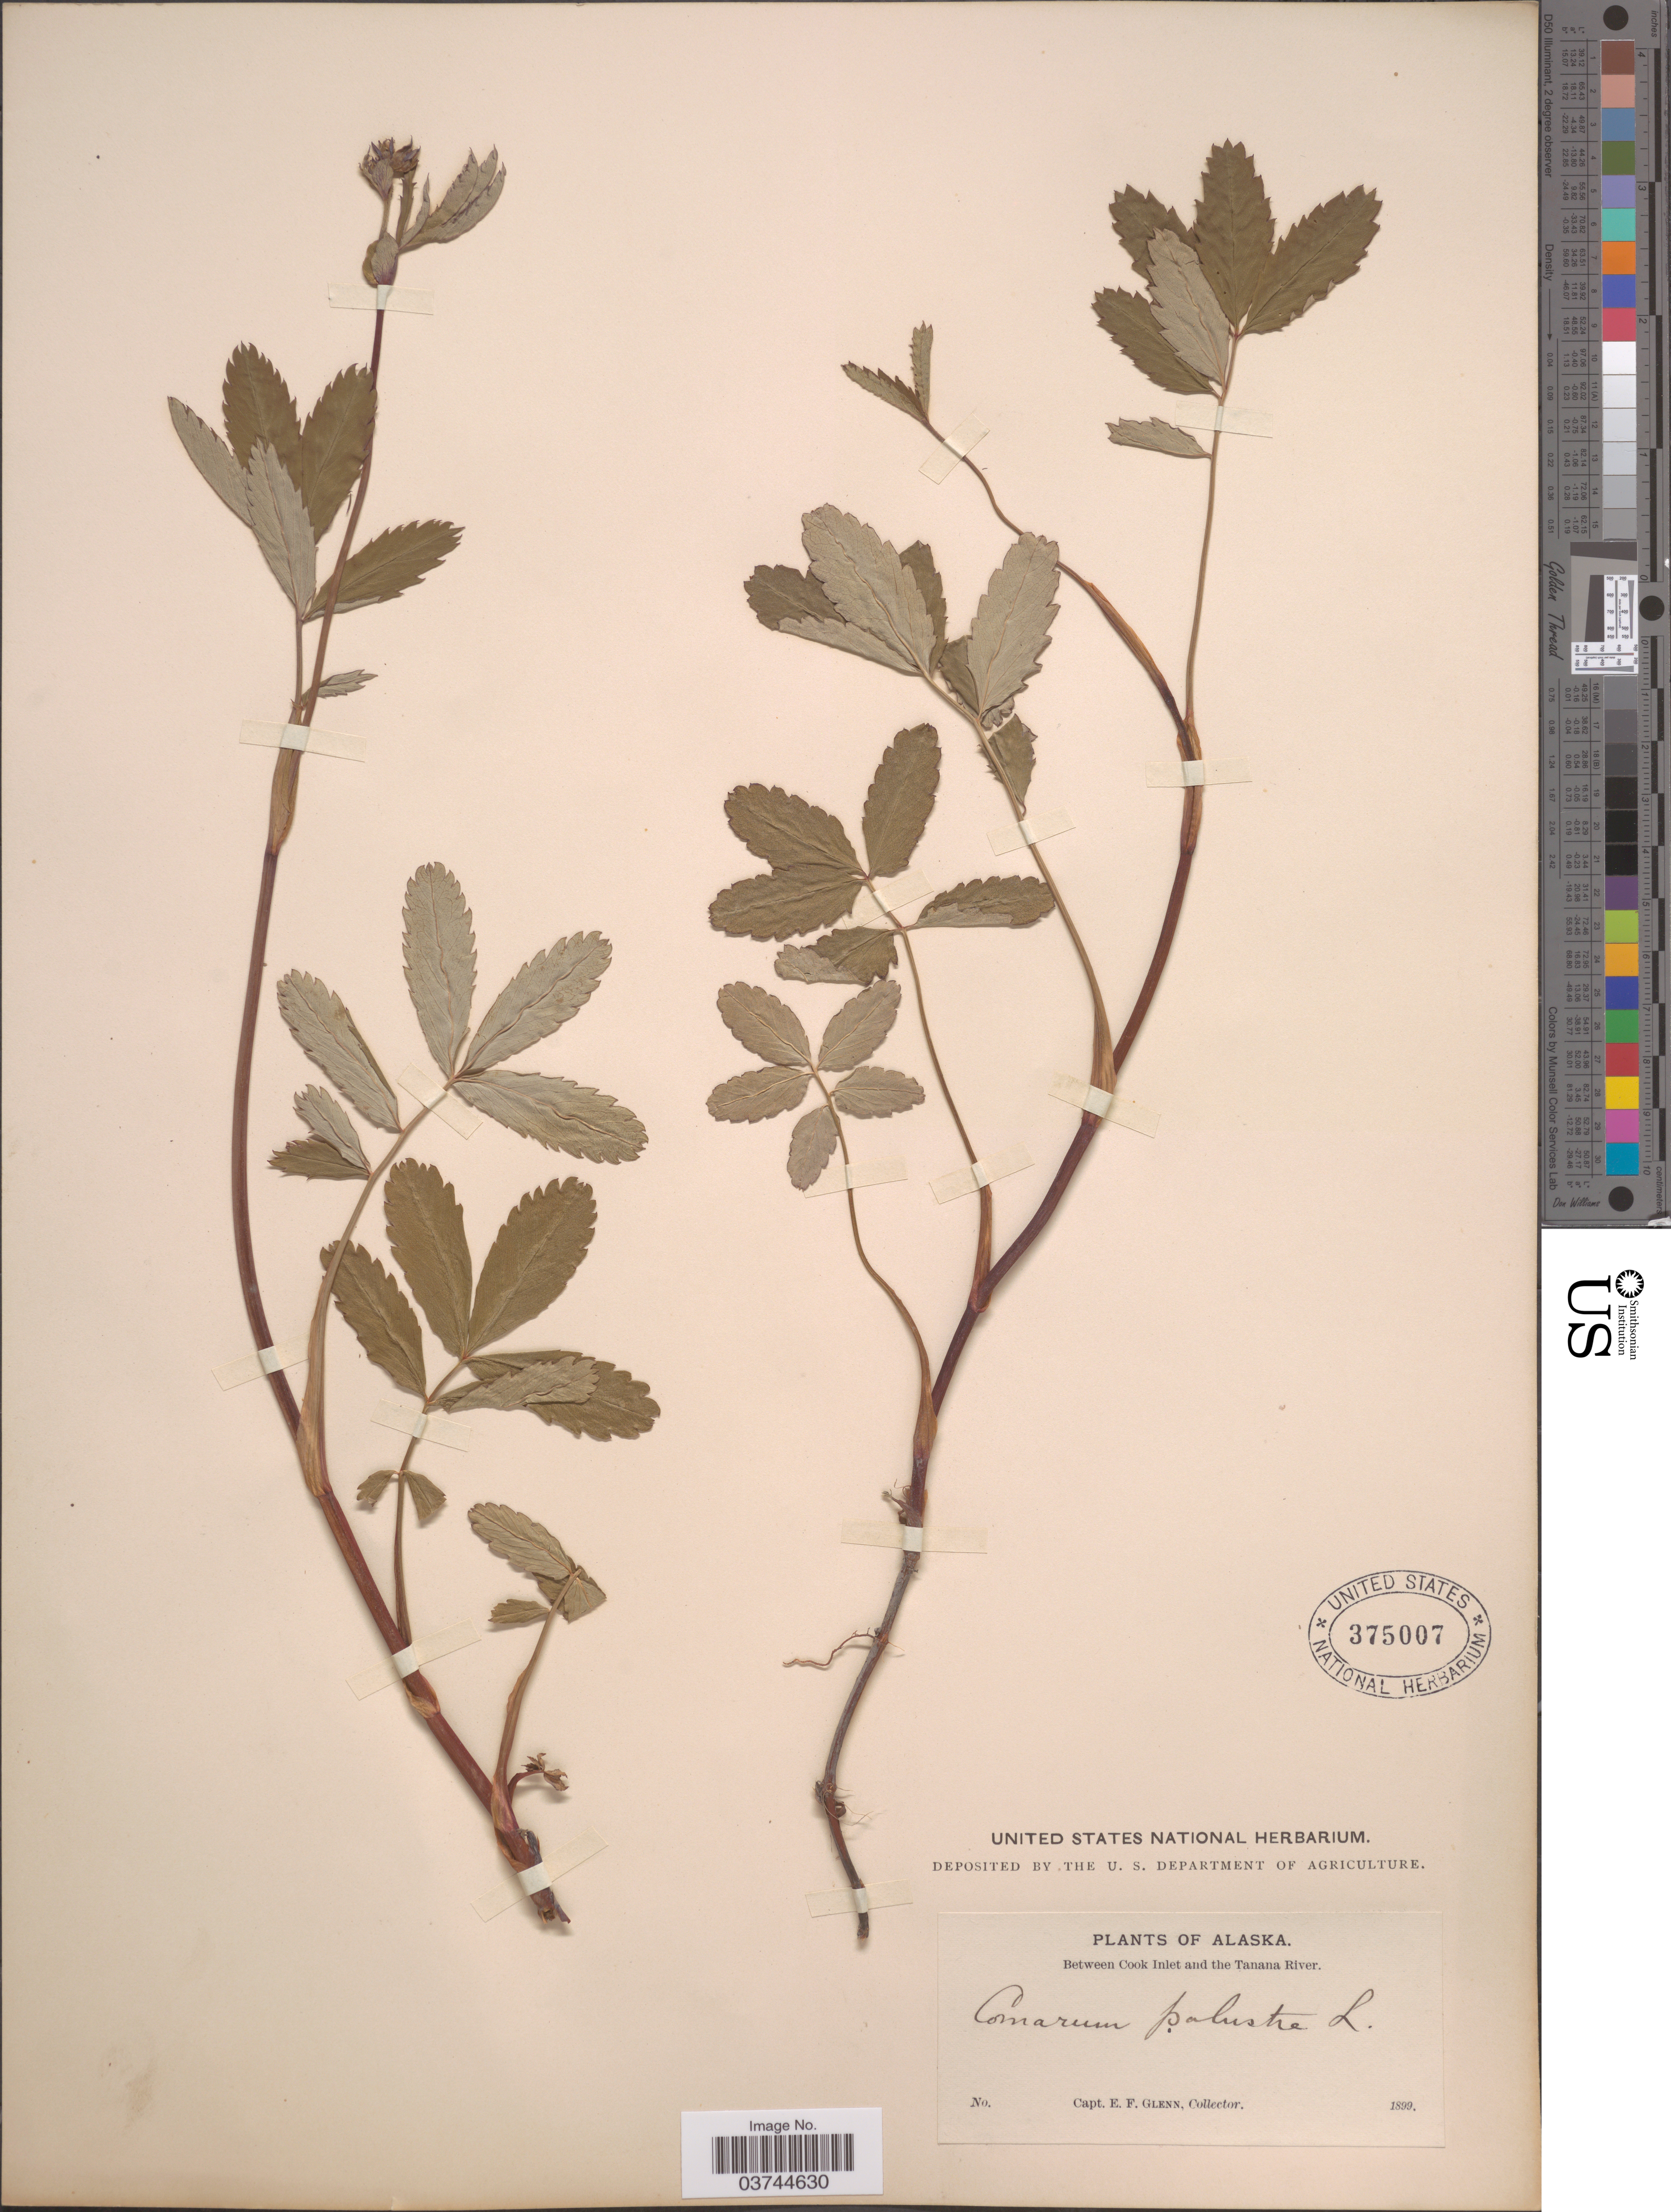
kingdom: Plantae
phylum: Tracheophyta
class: Magnoliopsida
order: Rosales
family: Rosaceae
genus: Comarum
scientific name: Comarum palustre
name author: L.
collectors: E. Glenn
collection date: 1899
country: United States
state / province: Alaska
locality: Between Cook Inlet and the Tanana River.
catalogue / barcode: US 375007